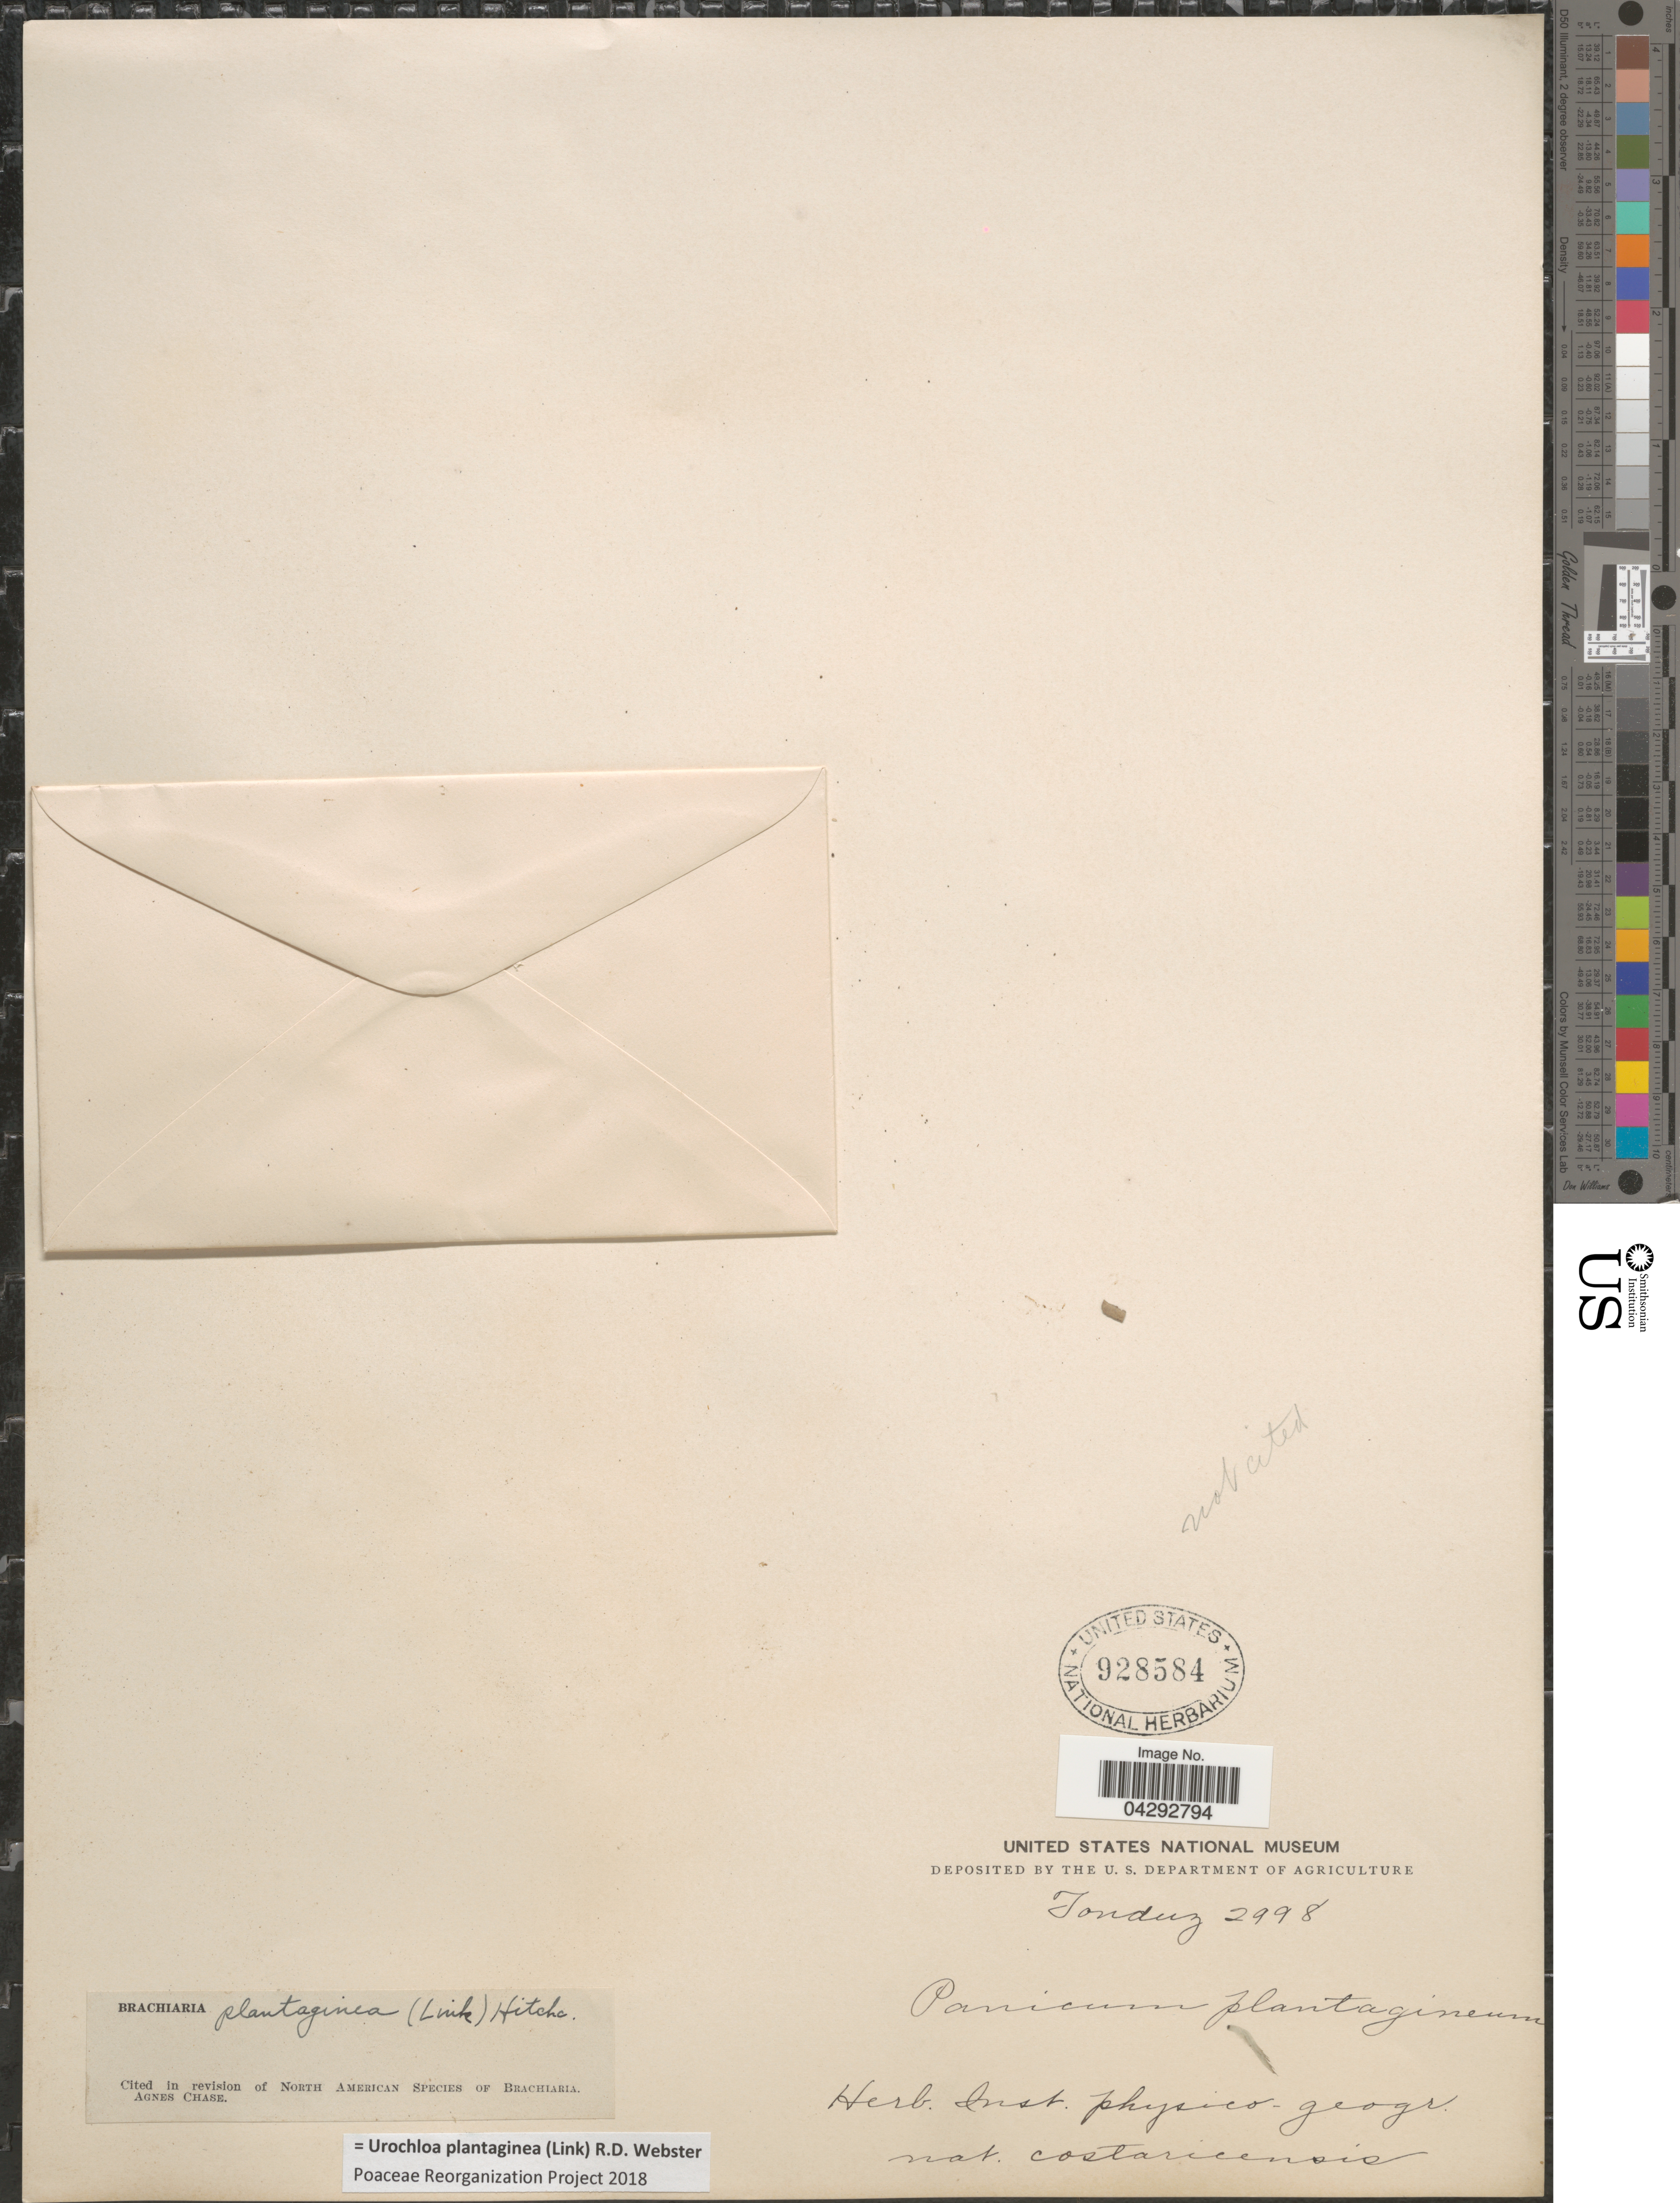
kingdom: Plantae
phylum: Tracheophyta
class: Liliopsida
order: Poales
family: Poaceae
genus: Urochloa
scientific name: Urochloa plantaginea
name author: (Link) R.D. Webster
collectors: Tonduz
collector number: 2998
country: Costa Rica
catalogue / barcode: US 928584